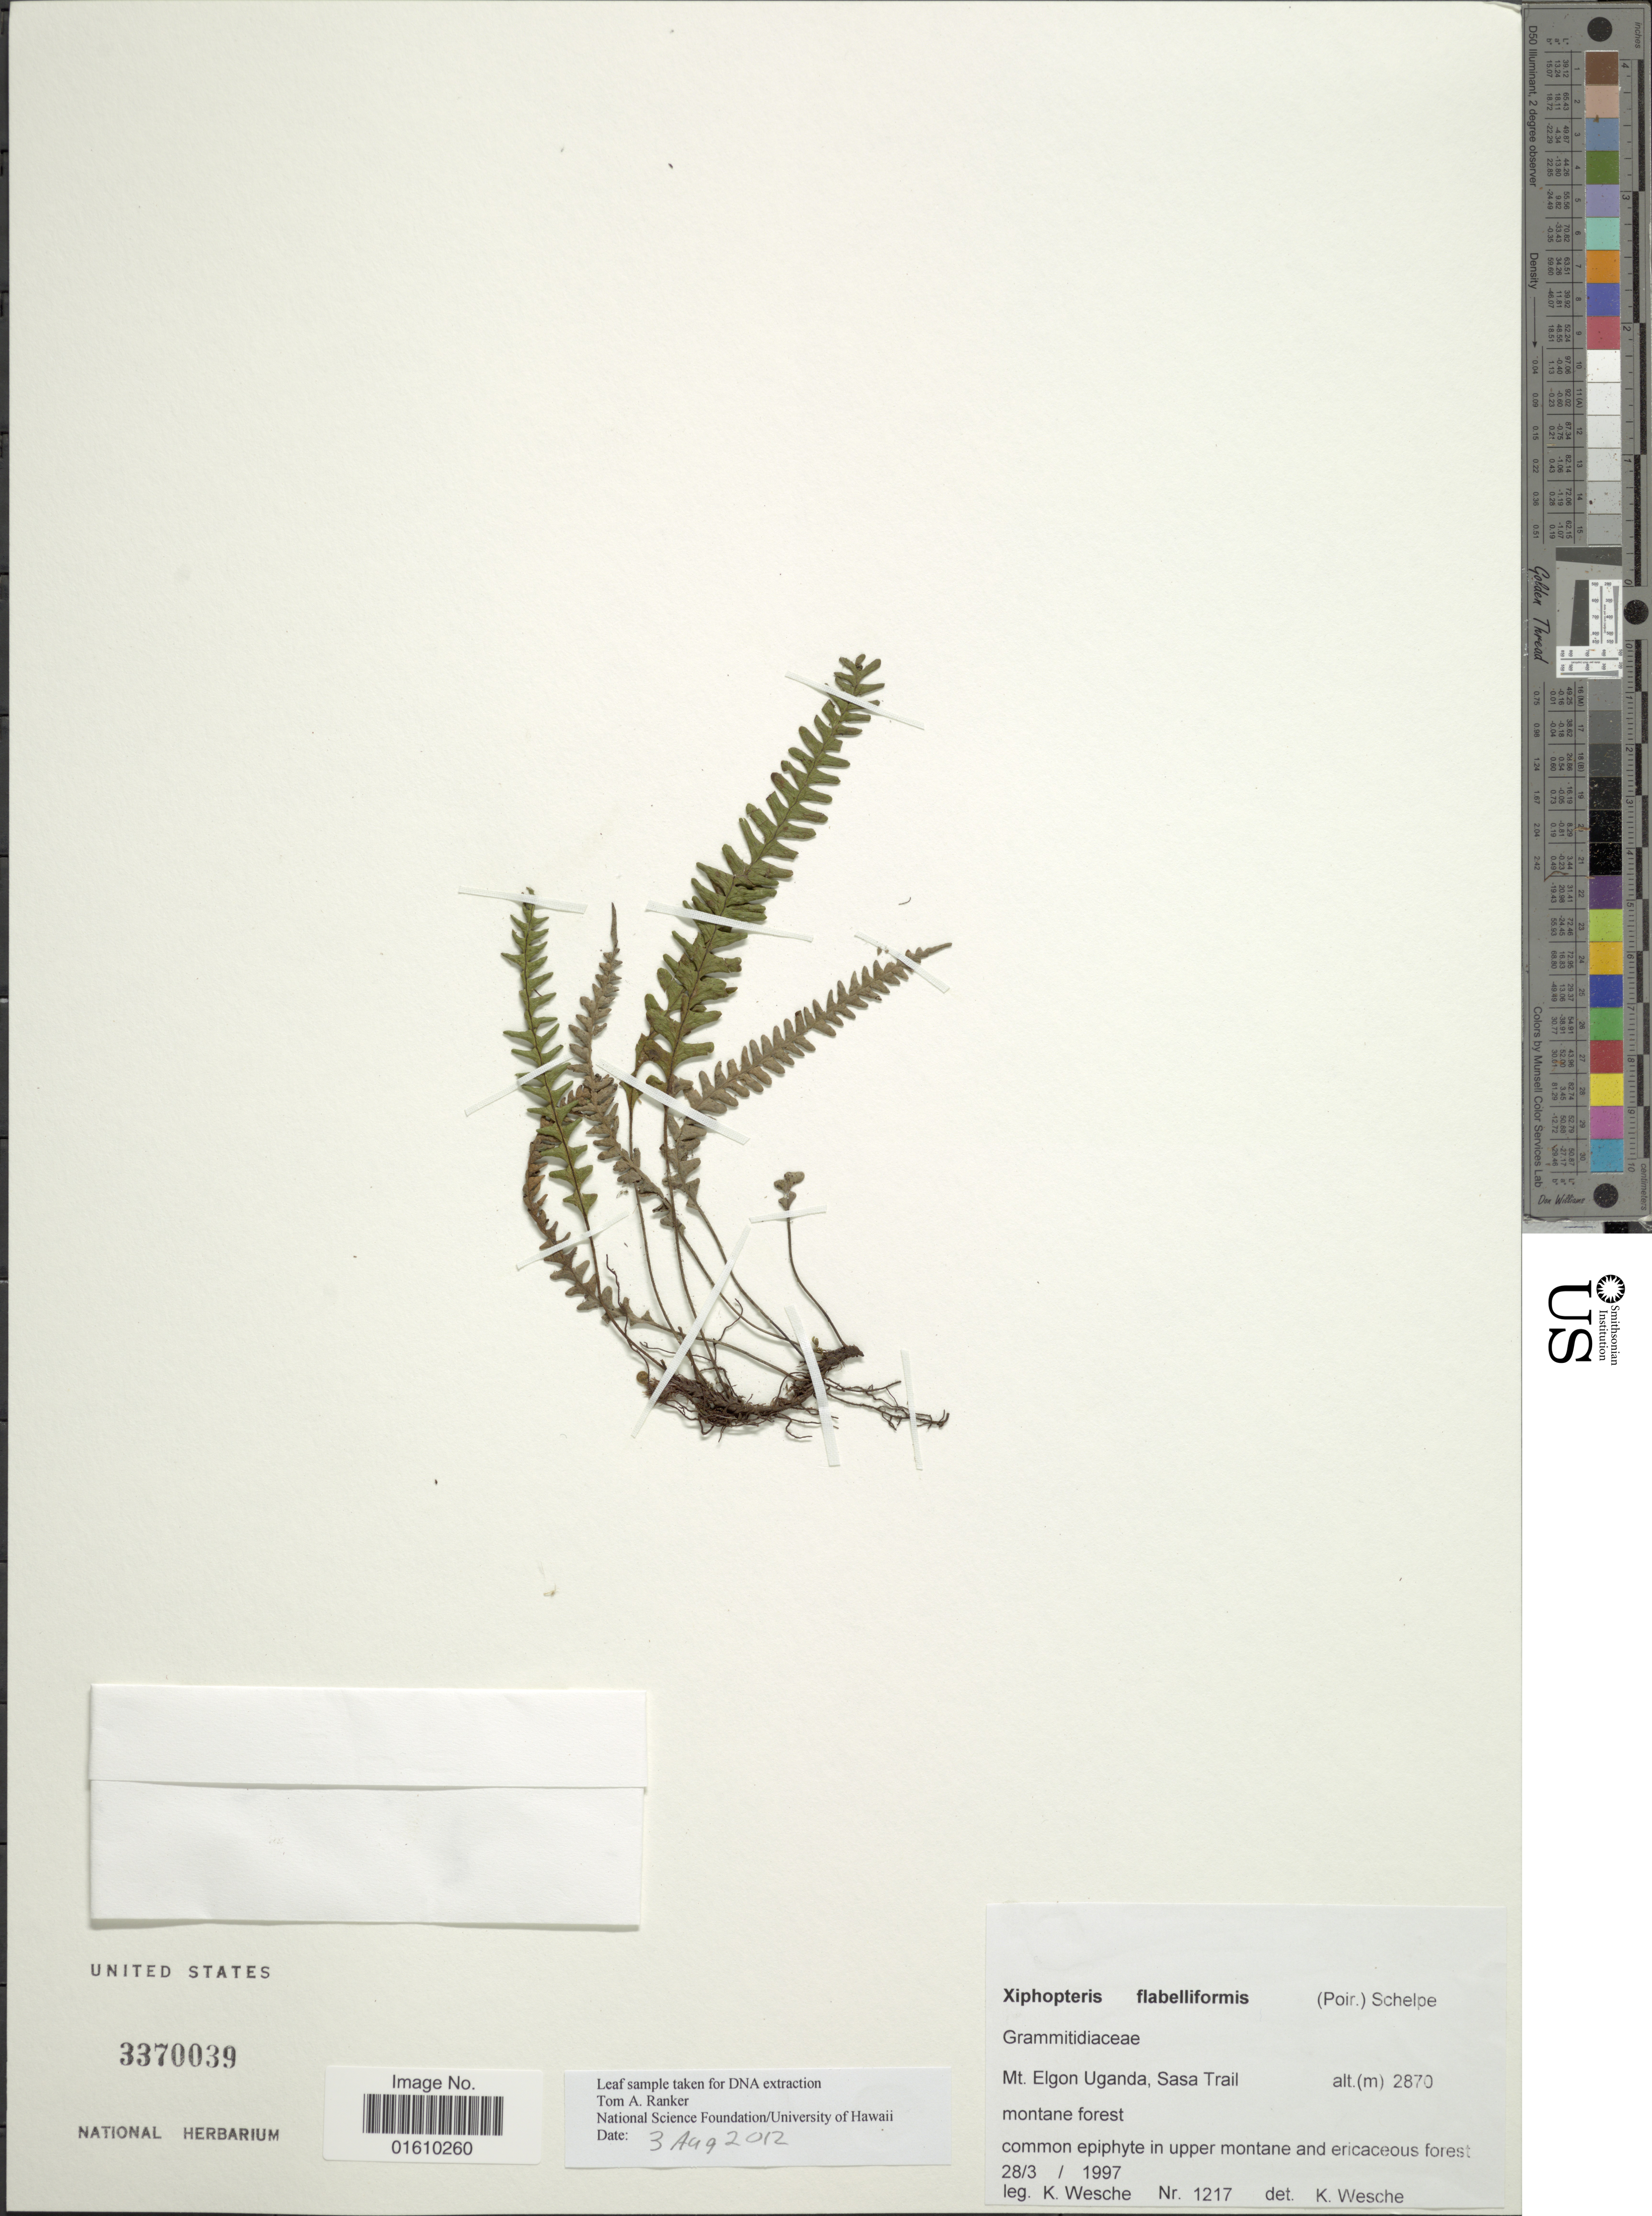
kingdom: Plantae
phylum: Tracheophyta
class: Polypodiopsida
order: Polypodiales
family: Polypodiaceae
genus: Melpomene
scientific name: Melpomene flabelliformis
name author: (Poir.) A.R. Sm. & R.C. Moran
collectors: K. Wesche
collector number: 1217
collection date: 1997-03-28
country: Uganda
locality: Mt. Elgon Uganda, Sasa Trail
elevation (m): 2870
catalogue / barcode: US 3370039